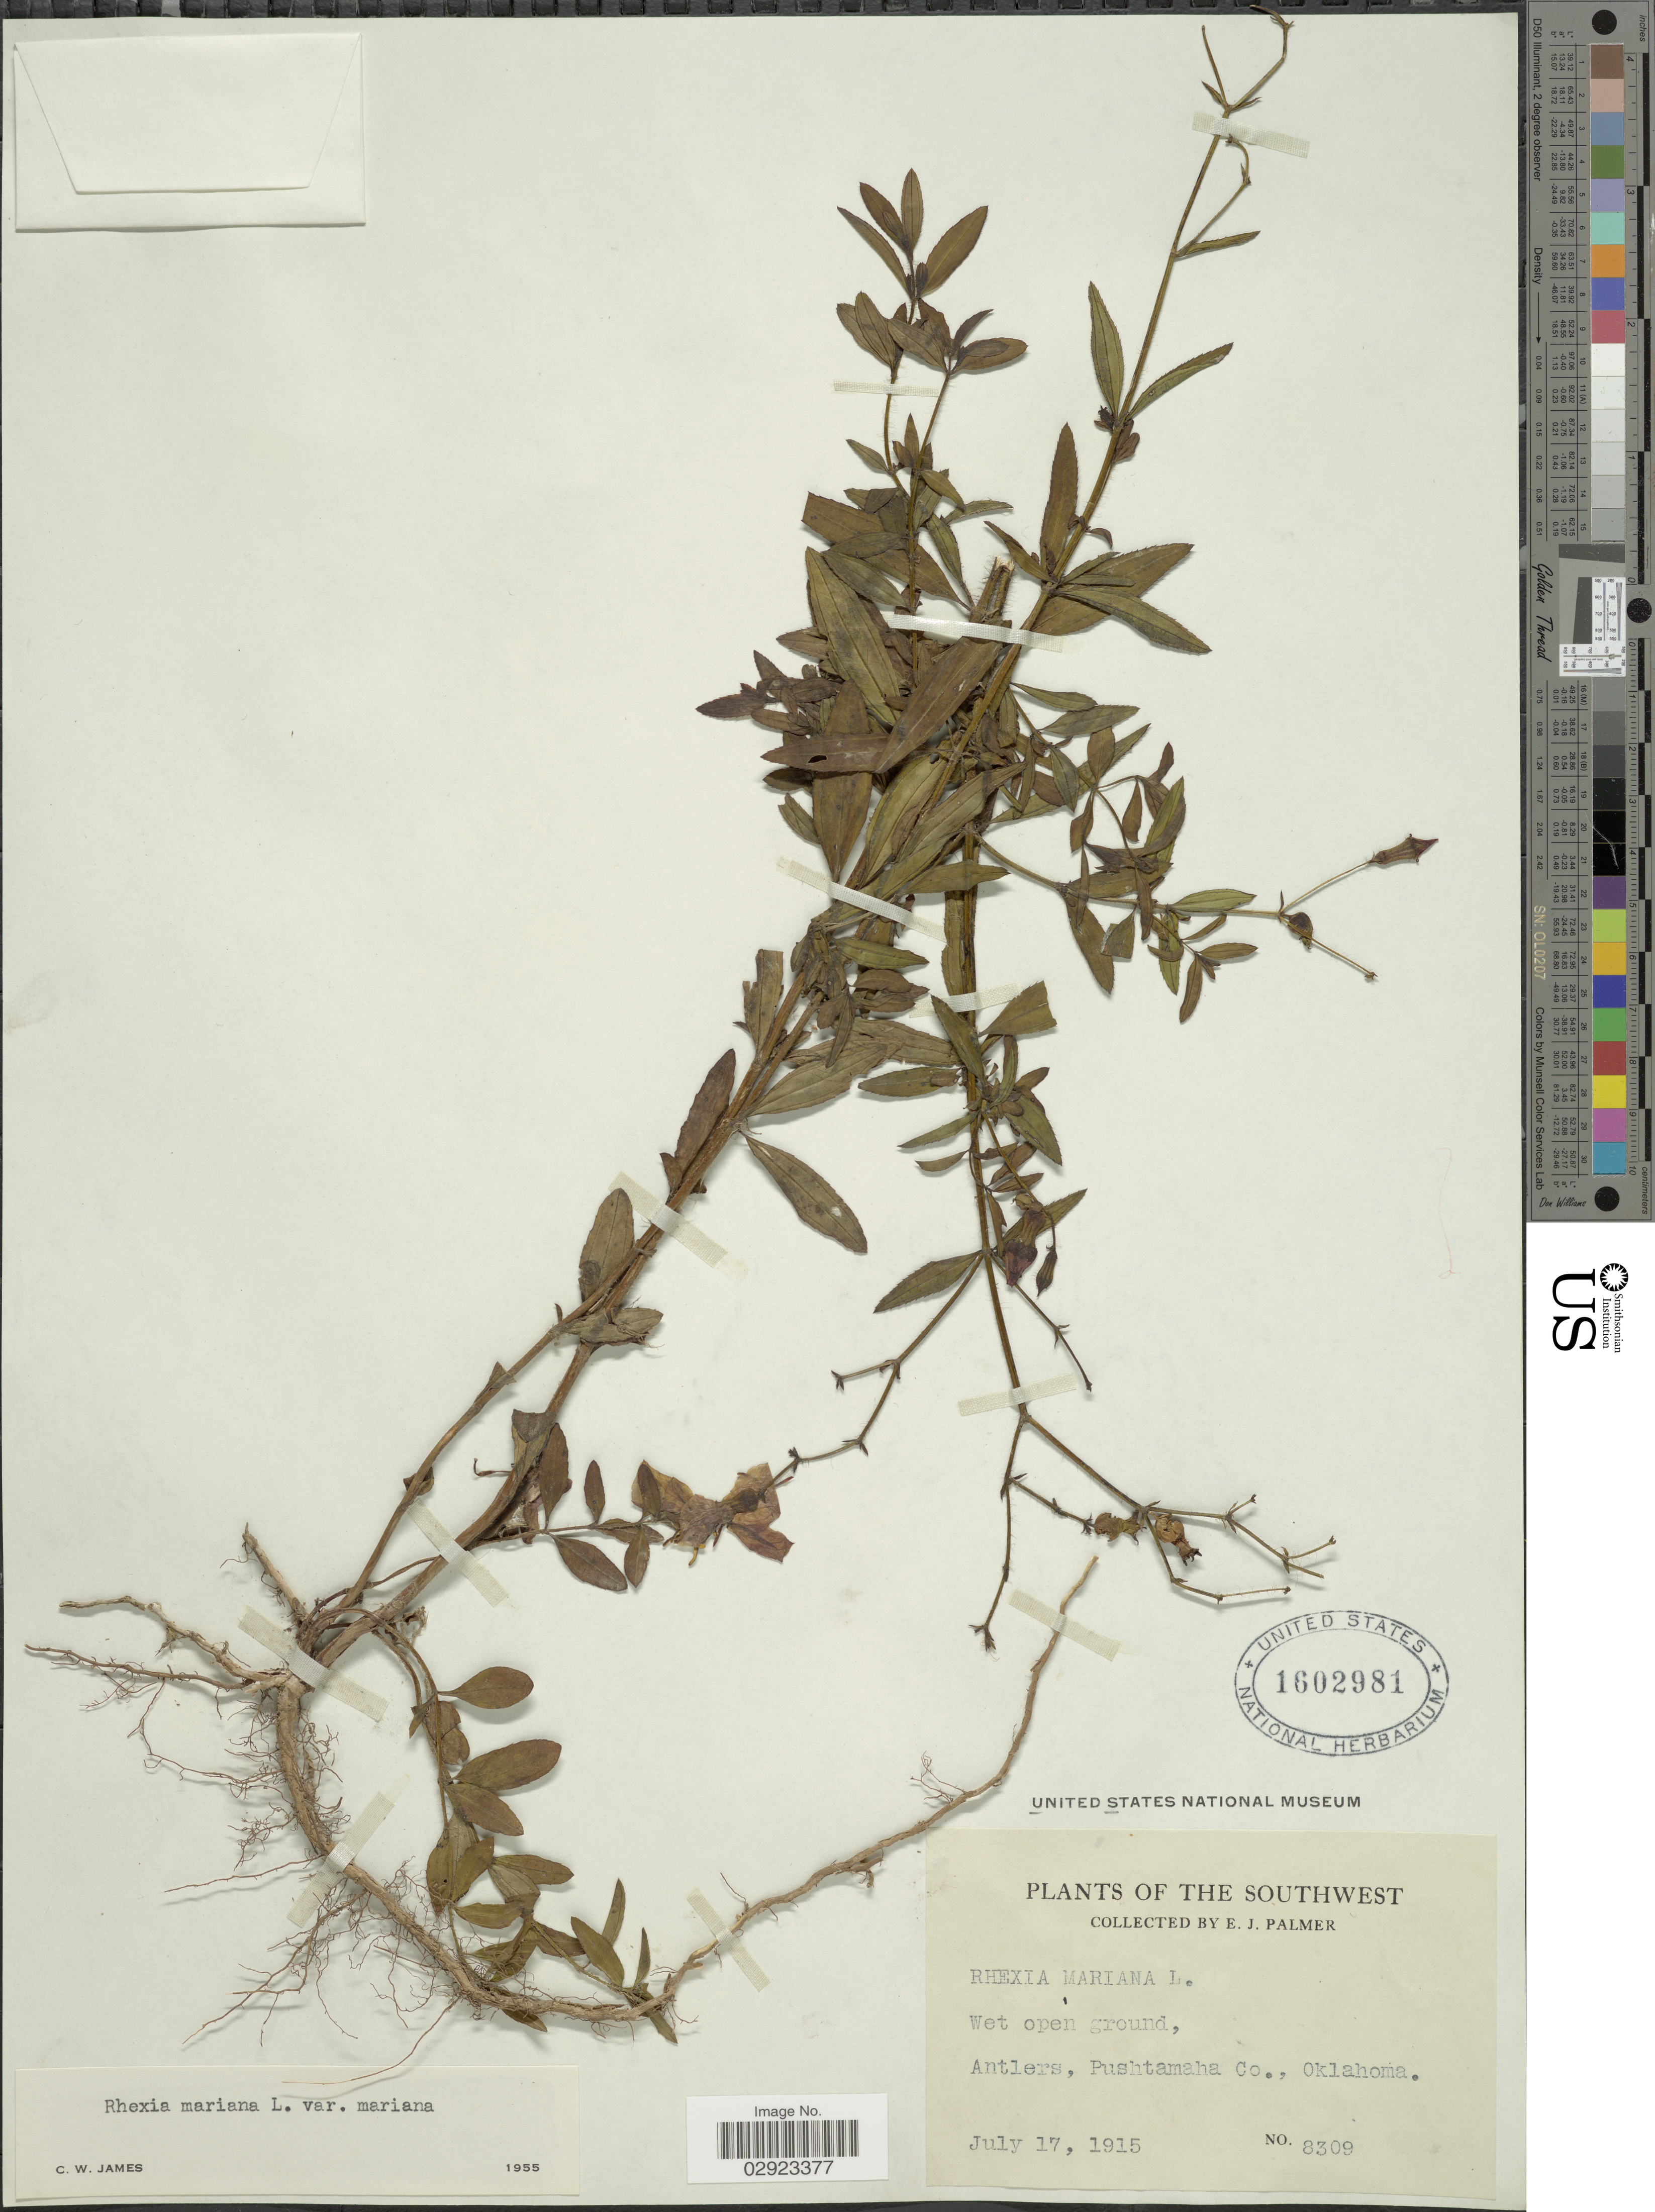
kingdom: Plantae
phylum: Tracheophyta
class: Magnoliopsida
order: Myrtales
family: Melastomataceae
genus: Rhexia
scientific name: Rhexia mariana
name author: L.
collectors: E. J. Palmer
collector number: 8309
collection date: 1915-07-17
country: United States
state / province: Oklahoma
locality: The Southwest, Antlers, Pushtamaha Co.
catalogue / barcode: US 1602981